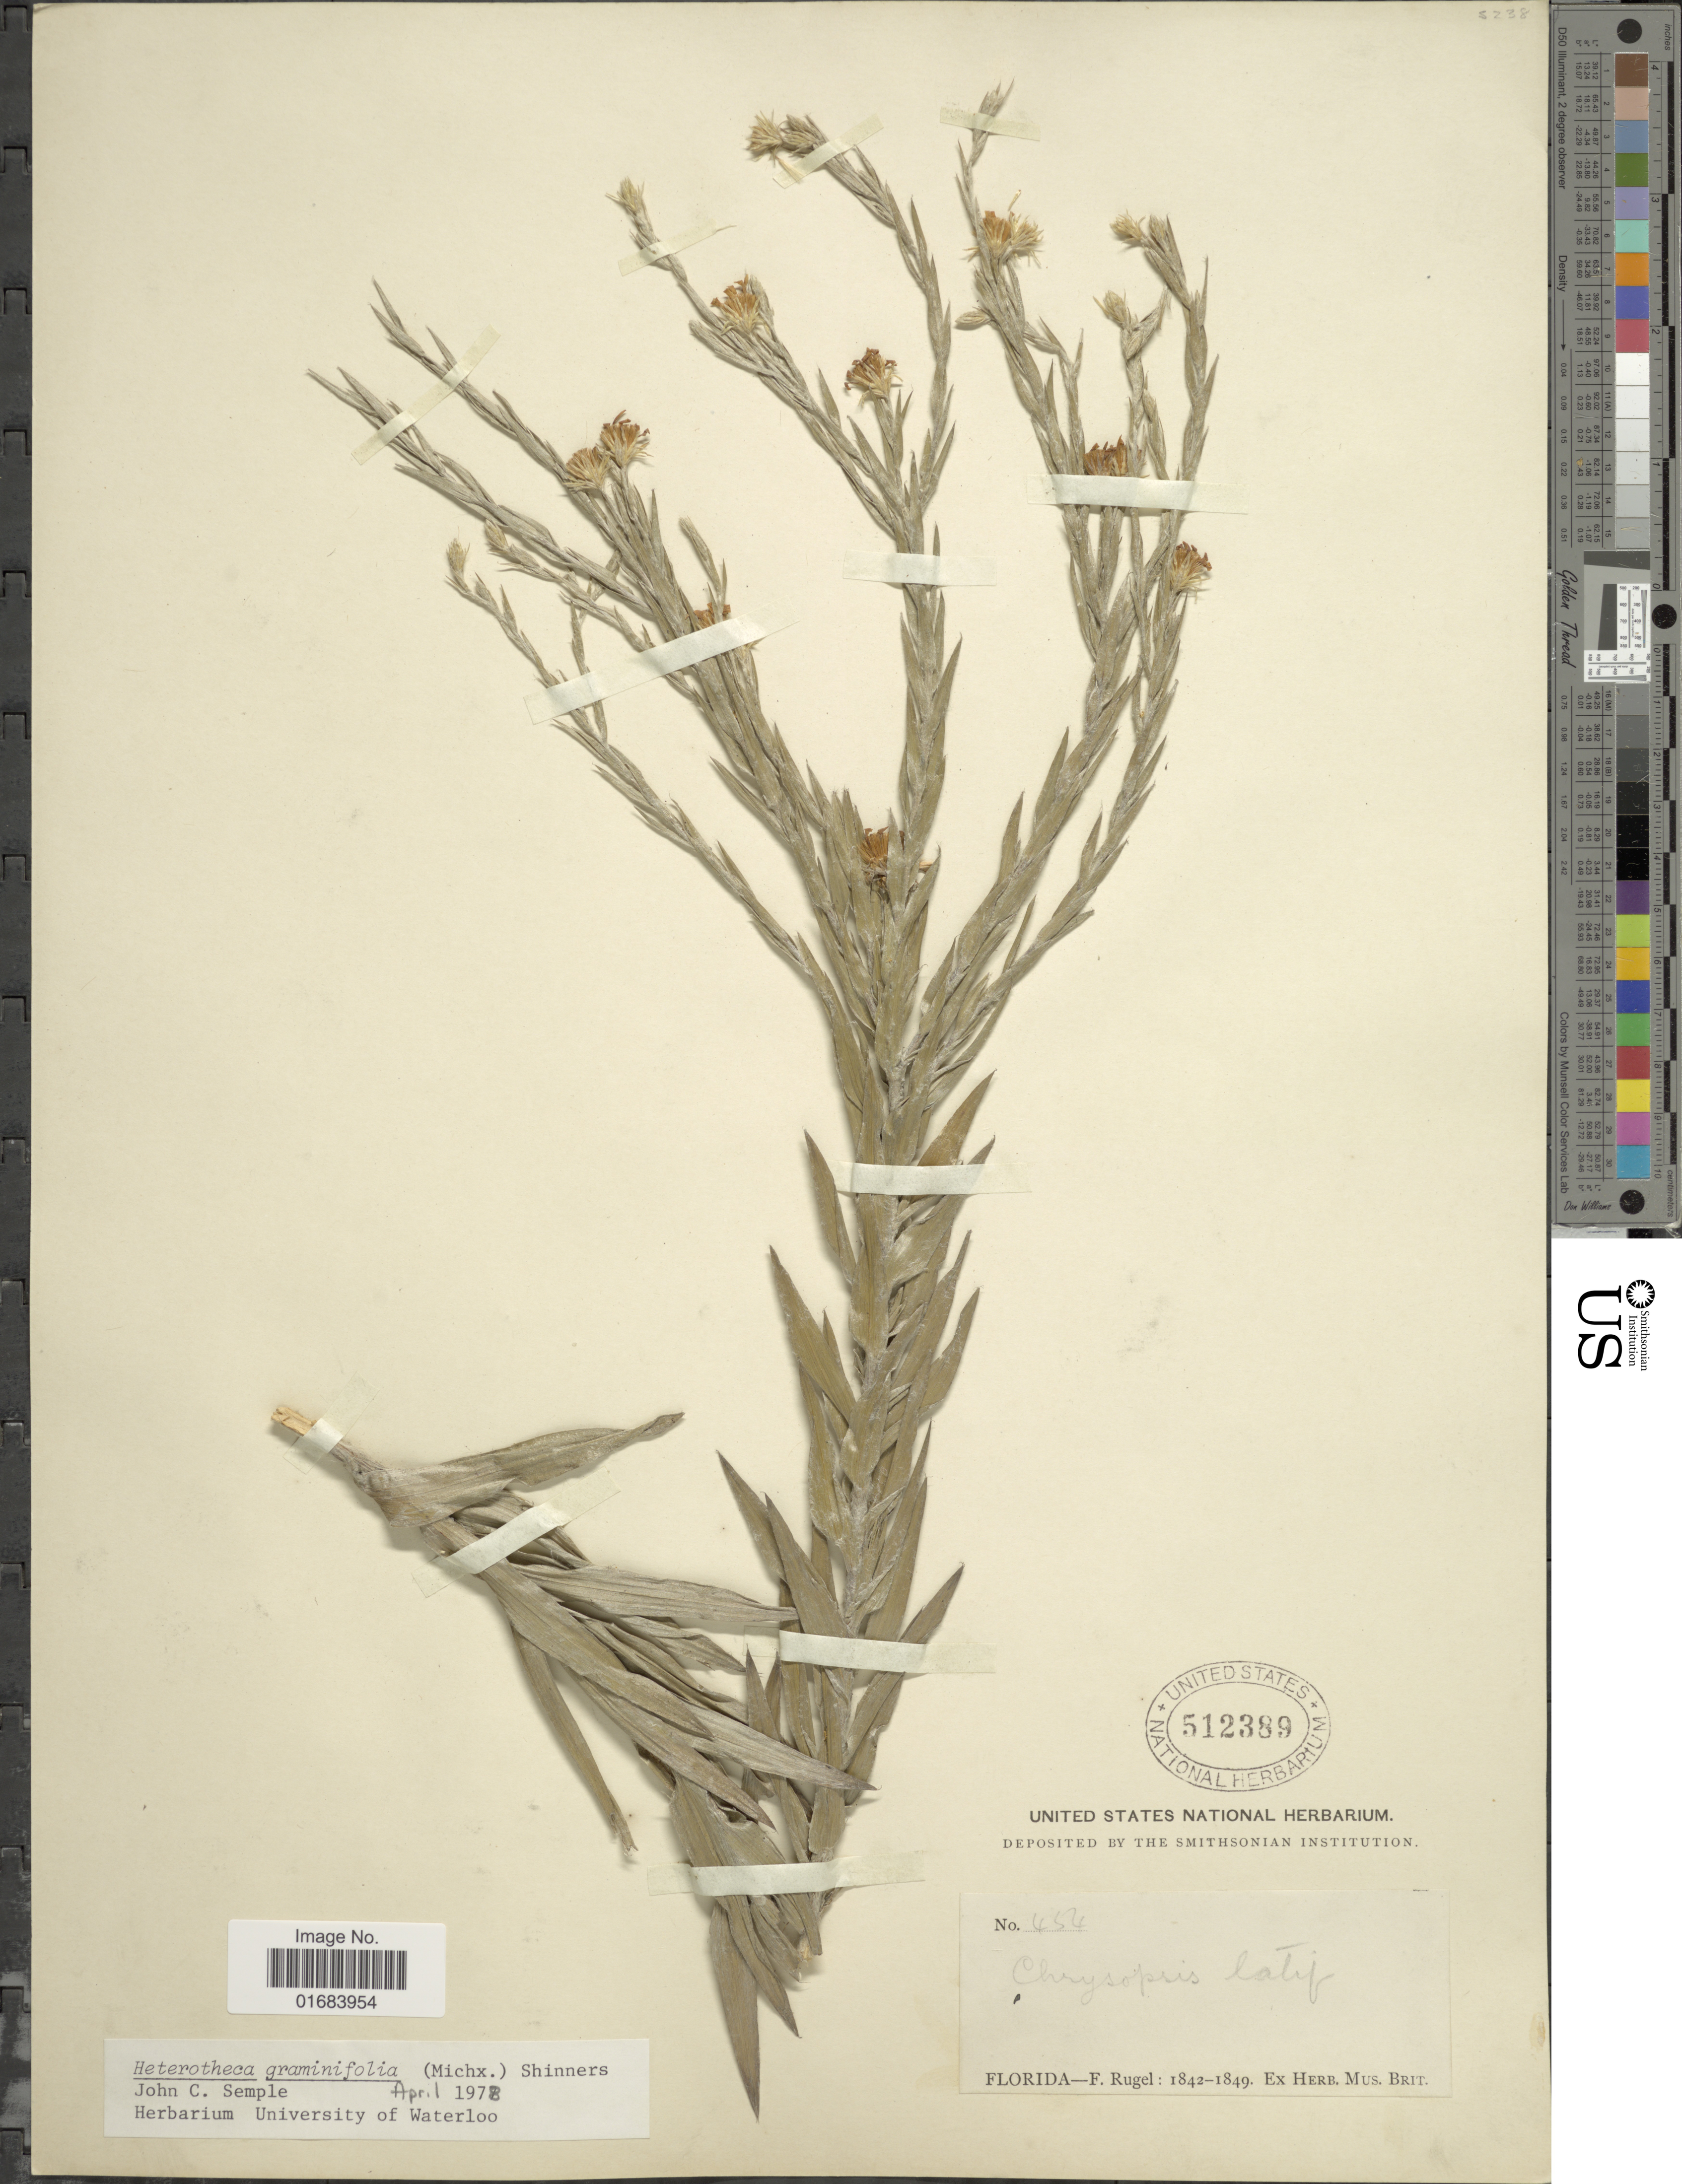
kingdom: Plantae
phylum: Tracheophyta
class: Magnoliopsida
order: Asterales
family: Asteraceae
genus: Pityopsis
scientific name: Pityopsis graminifolia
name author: (Michx.) Nutt.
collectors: F. Rugel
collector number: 454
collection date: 1842/1849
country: United States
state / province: Florida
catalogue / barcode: US 512389